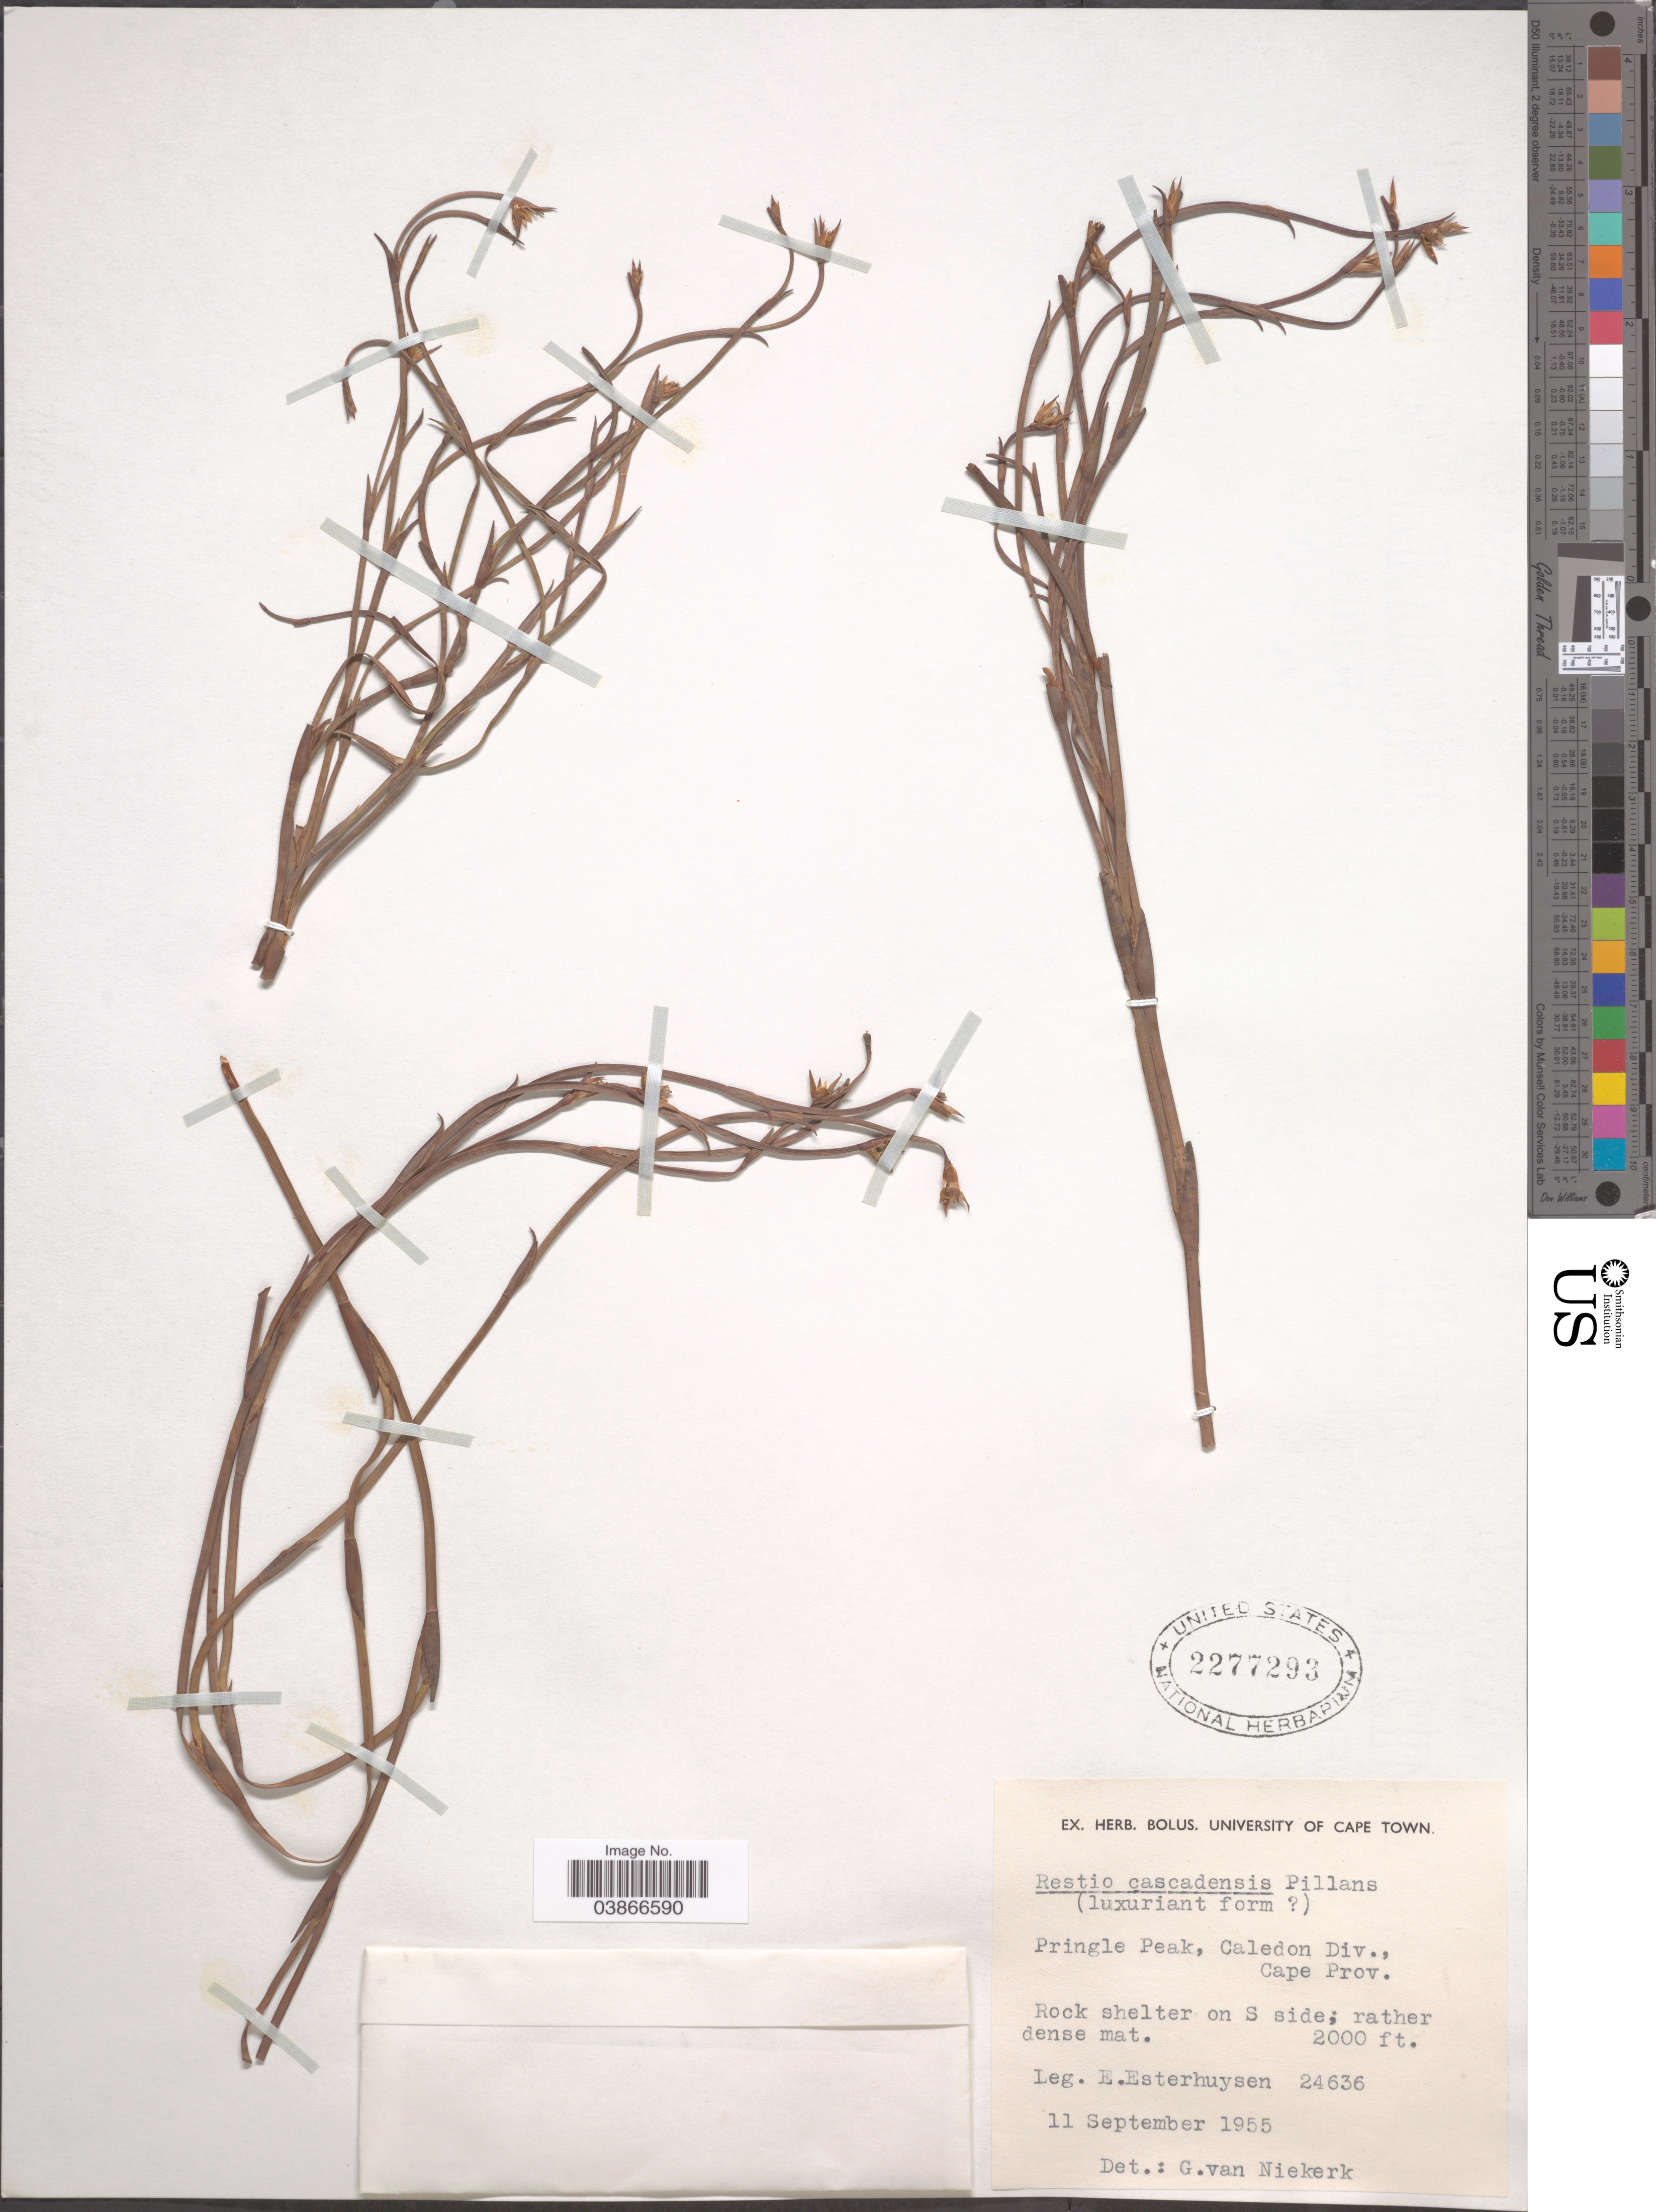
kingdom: Plantae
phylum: Tracheophyta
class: Liliopsida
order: Poales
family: Restionaceae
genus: Restio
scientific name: Restio cascadensis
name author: Pillans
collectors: E. E. Esterhuysen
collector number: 24636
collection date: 1955-09-11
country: South Africa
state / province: Western Cape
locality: Pringle Peak, Caledon Div. Rock shelter on S side.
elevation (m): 610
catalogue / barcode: US 2277293